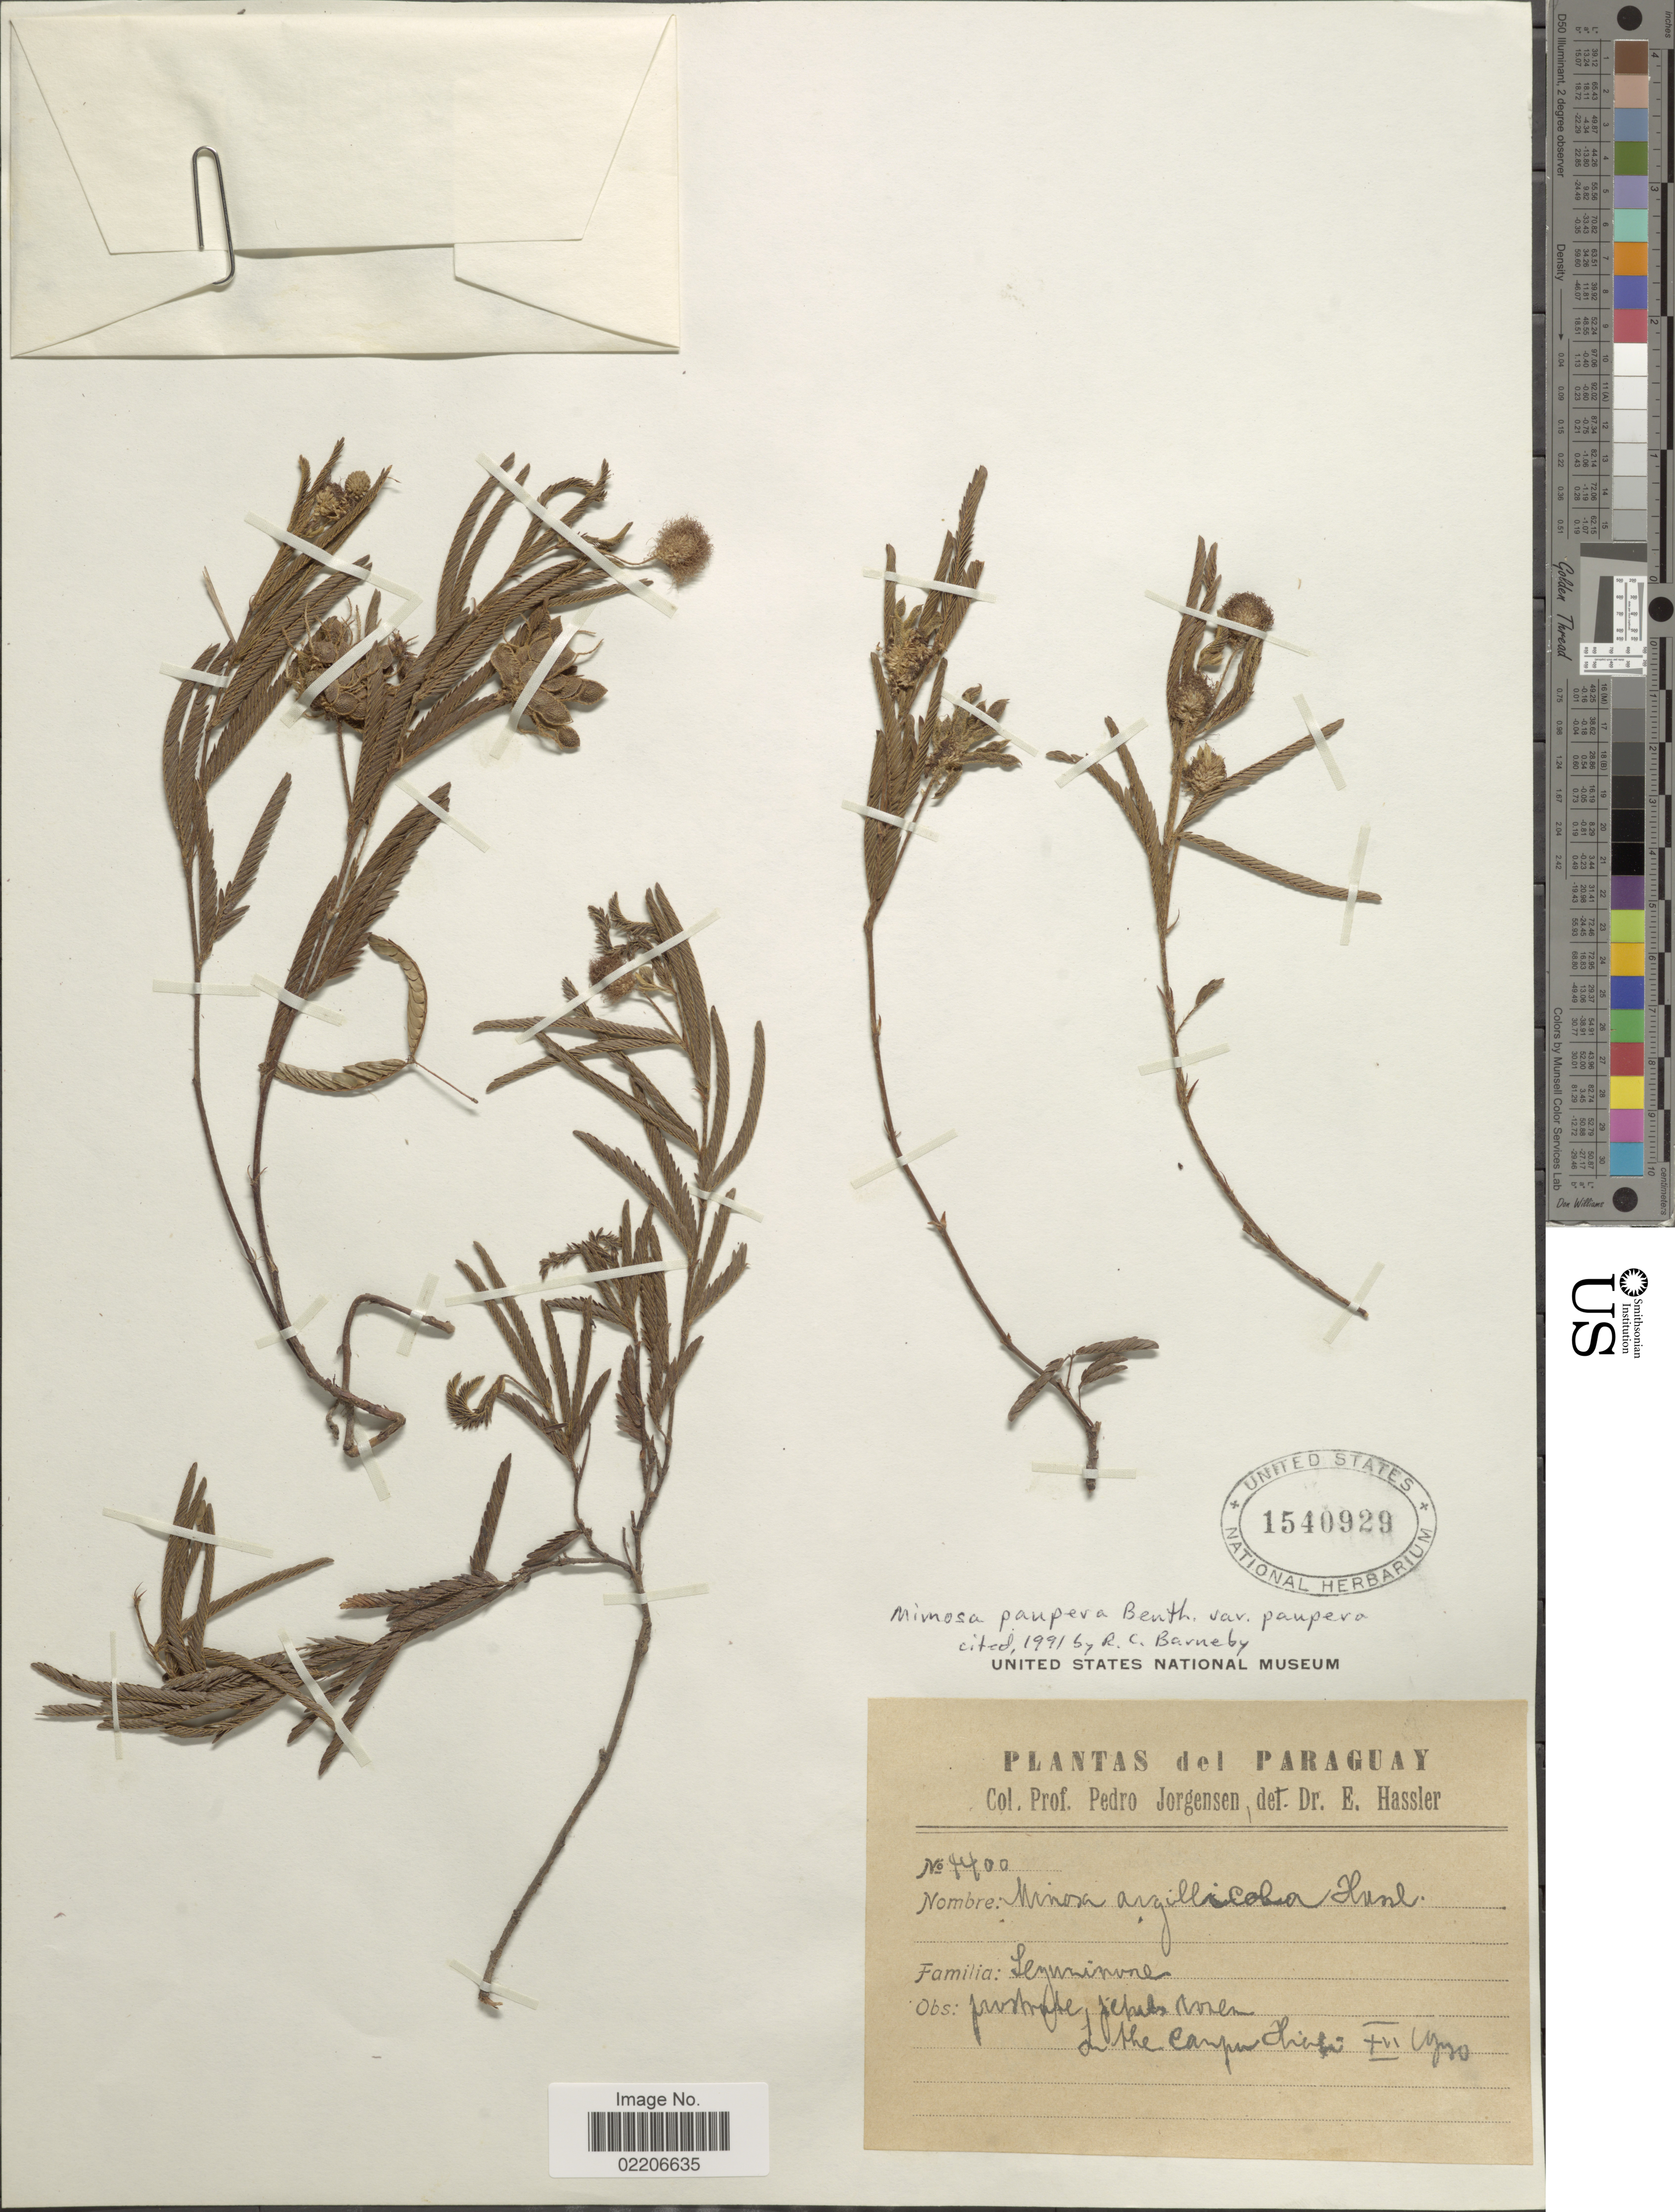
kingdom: Plantae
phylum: Tracheophyta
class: Magnoliopsida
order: Fabales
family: Fabaceae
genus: Mimosa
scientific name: Mimosa paupera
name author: Benth.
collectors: P. Jörgensen & E. Hassler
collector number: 4400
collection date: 1930-12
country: Paraguay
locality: Hiati.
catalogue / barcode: US 1540929